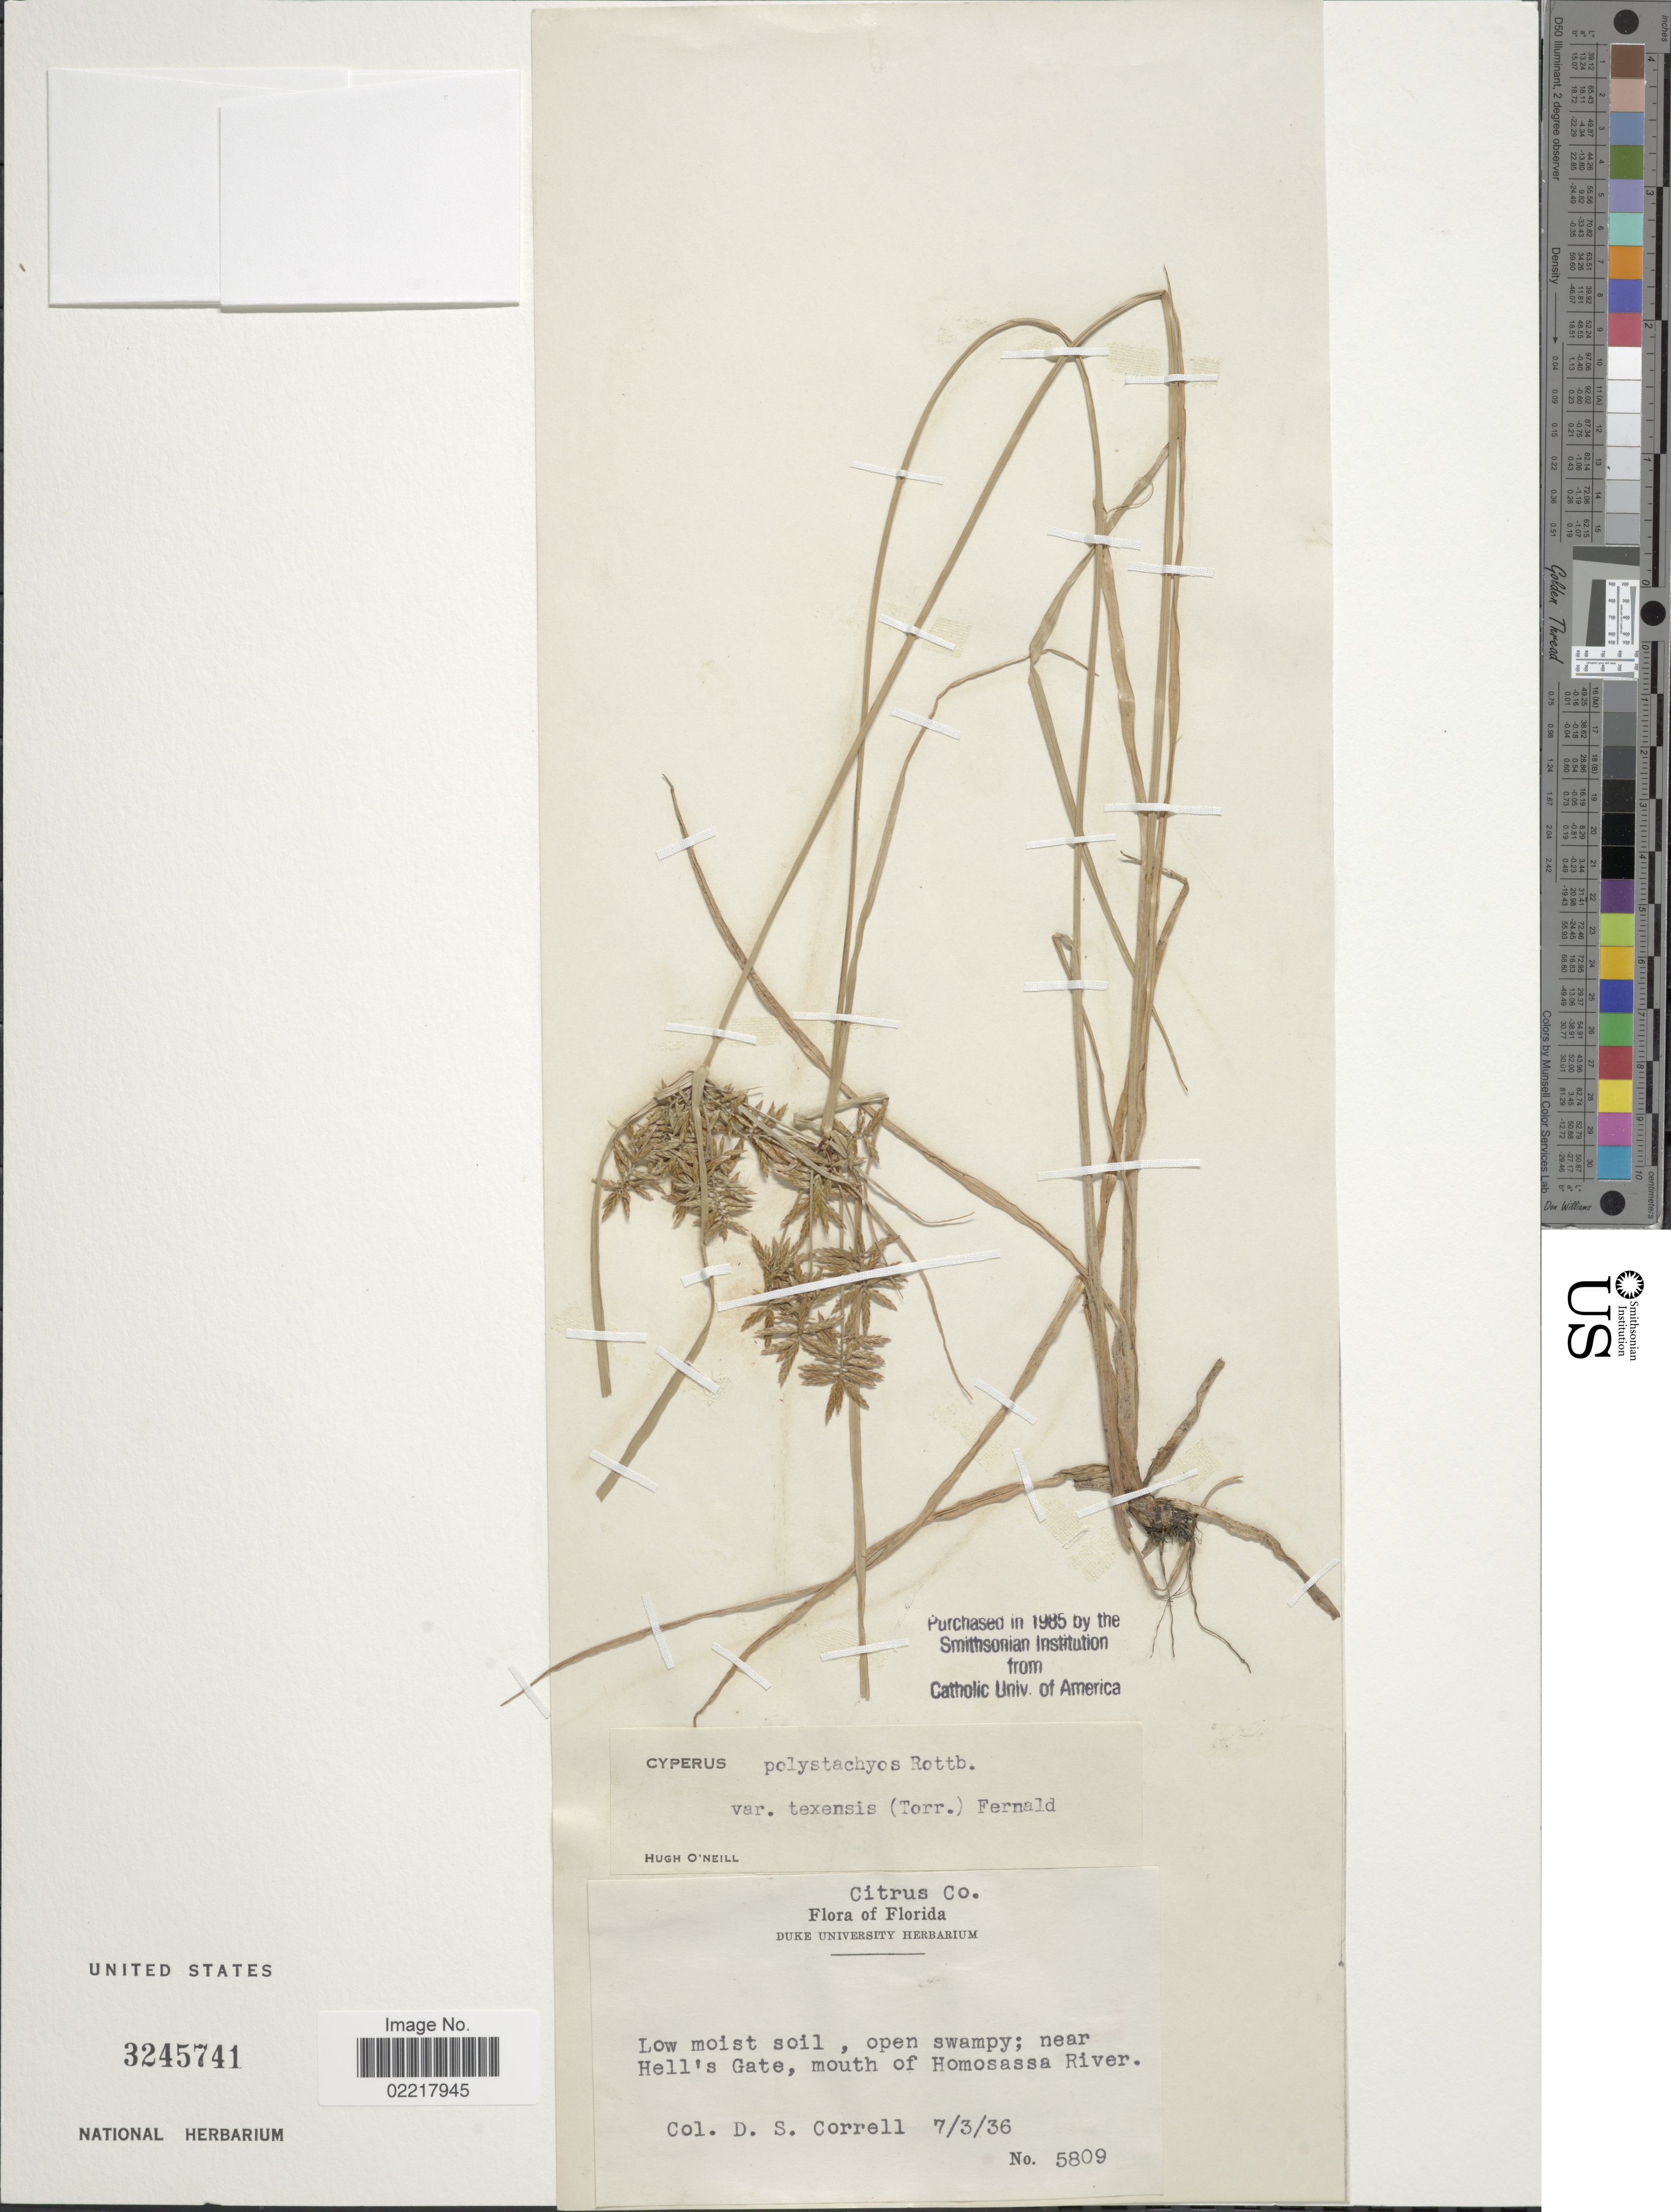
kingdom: Plantae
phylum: Tracheophyta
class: Liliopsida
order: Poales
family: Cyperaceae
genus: Cyperus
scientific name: Cyperus polystachyos var. texensis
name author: (Torr.) Fernald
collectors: D. S. Correll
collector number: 5809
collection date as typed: Transcribed d/m/y: 3/7/36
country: United States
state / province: Florida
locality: Citrus Co, Low moist soil, open swampy; near Hell's Gate, mouth of Homosassa River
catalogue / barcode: US 3245741